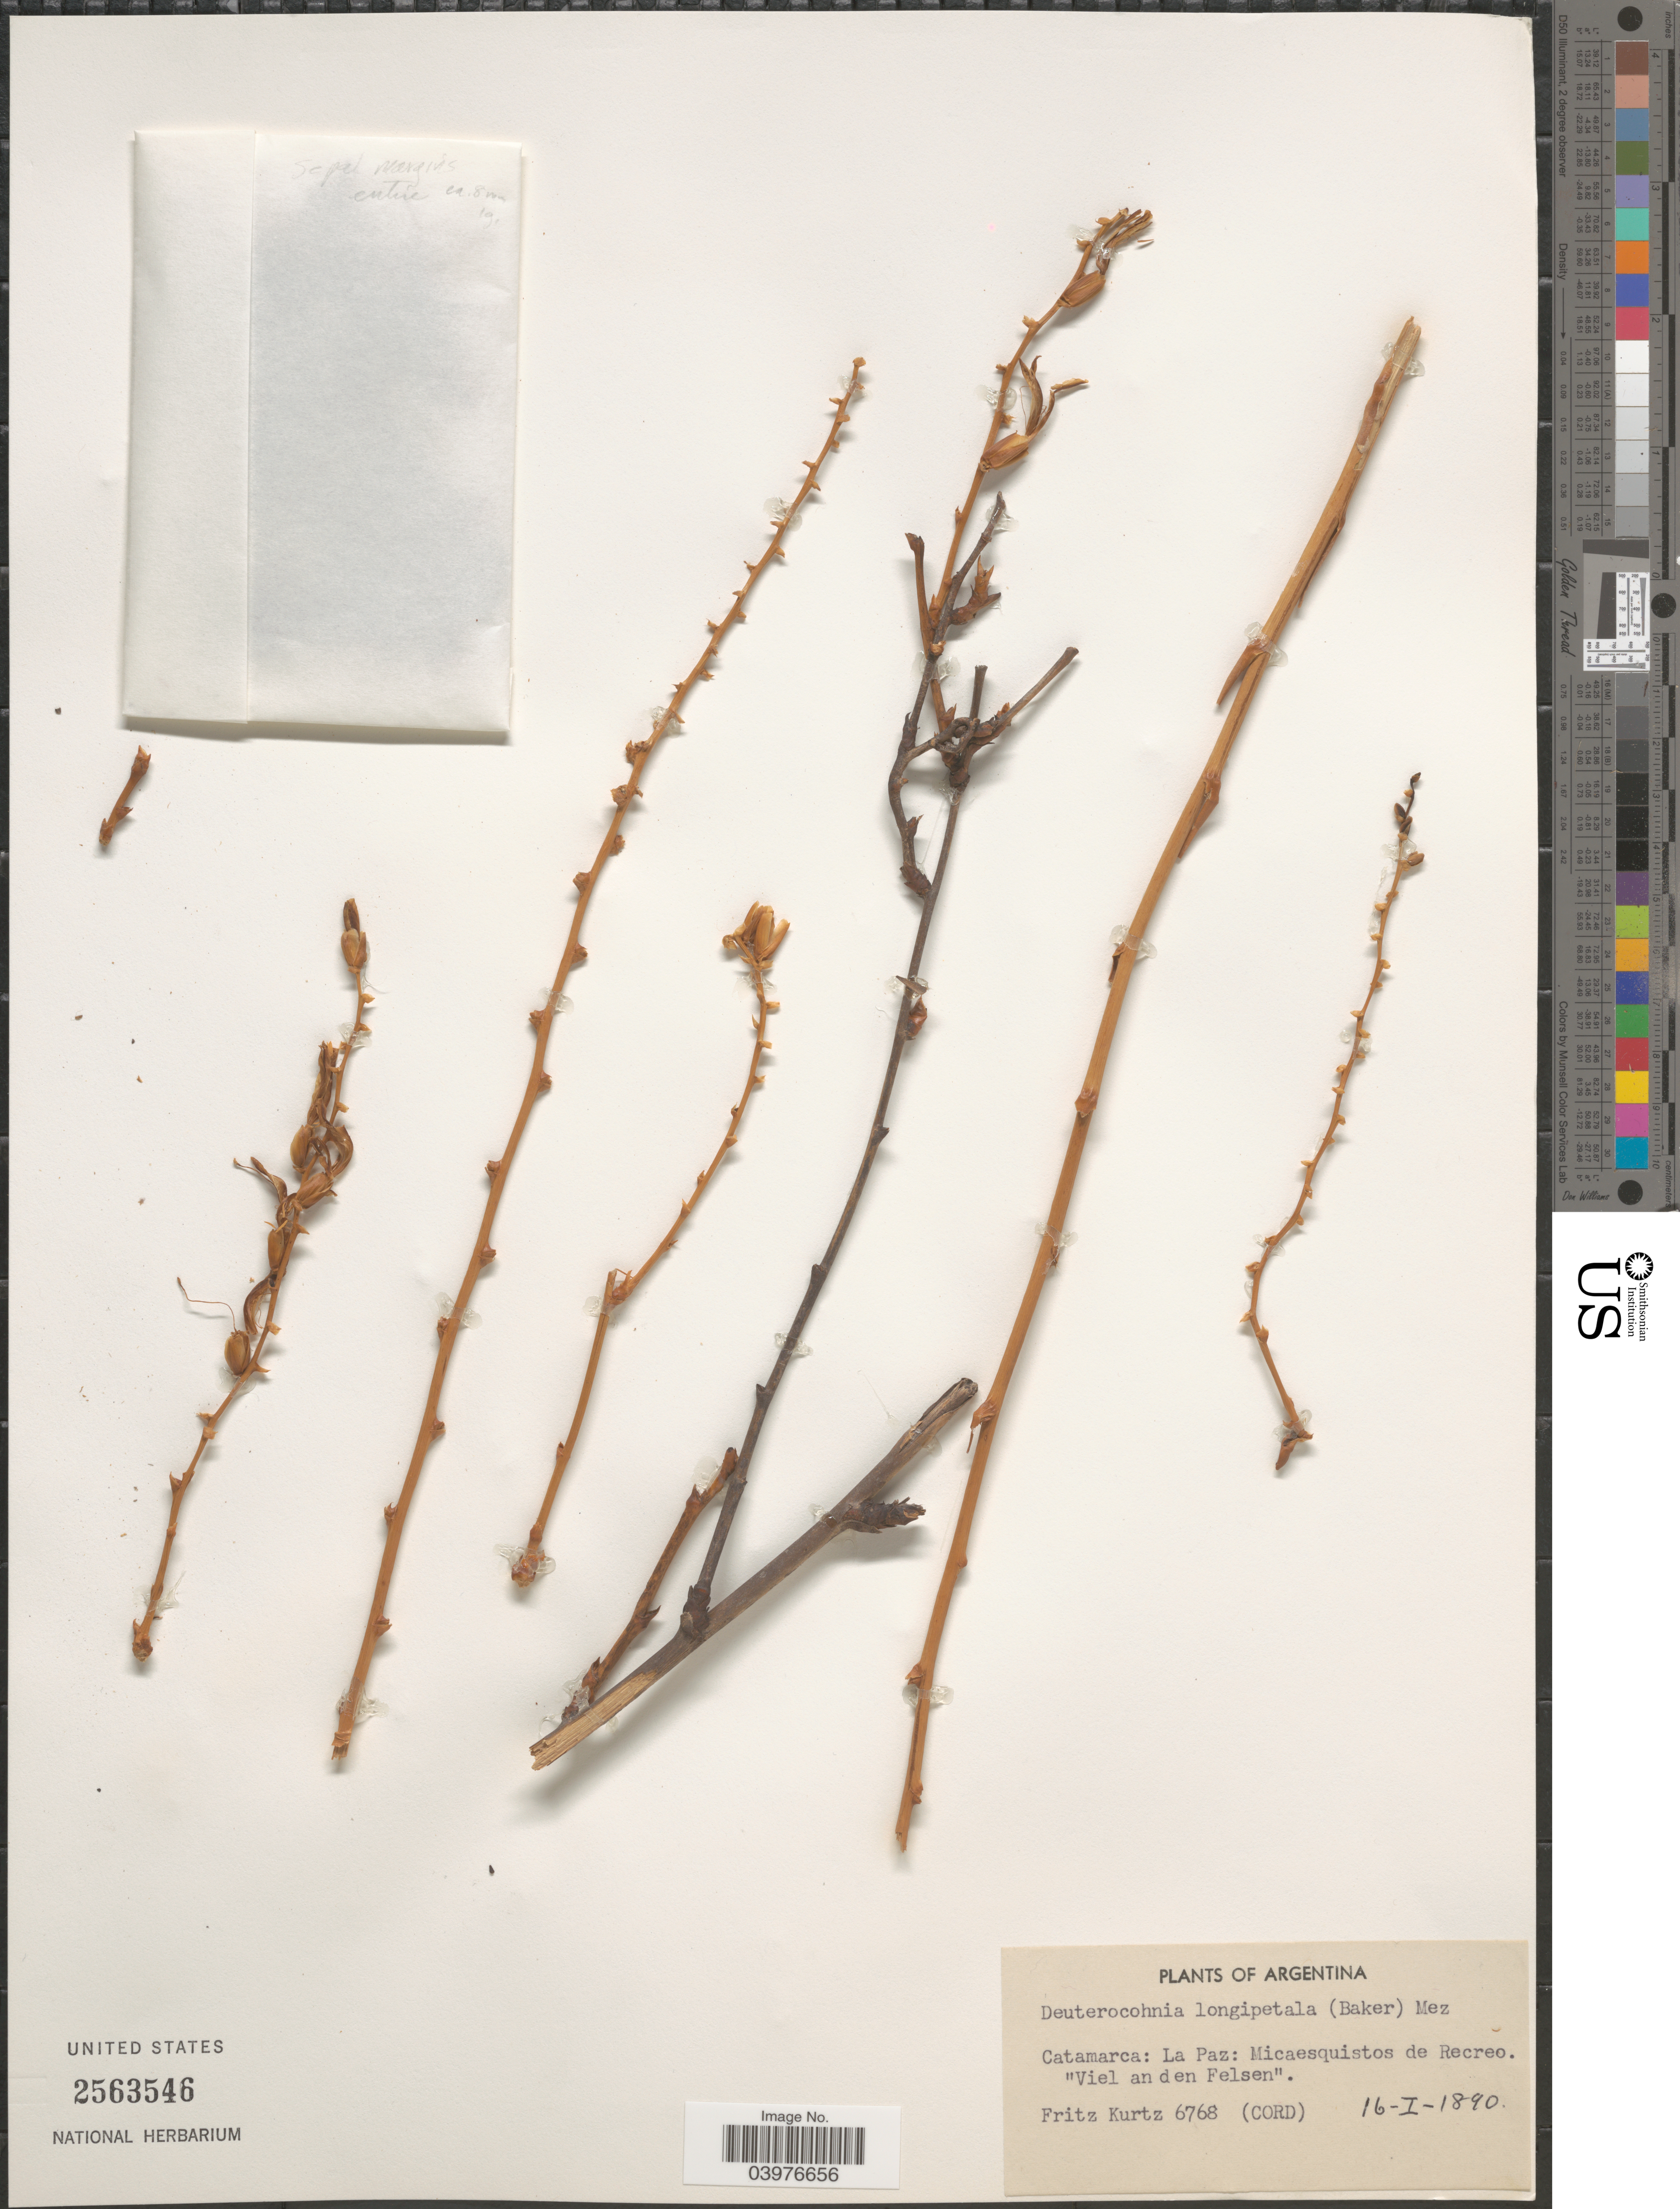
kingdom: Plantae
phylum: Tracheophyta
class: Liliopsida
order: Poales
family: Bromeliaceae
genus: Deuterocohnia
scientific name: Deuterocohnia longipetala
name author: (Baker) Mez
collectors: F. Kurtz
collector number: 6768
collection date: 1890-01-16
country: Argentina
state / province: Catamarca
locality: La Paz: Micaesquistos de Recreo. "Viel an den Felsen".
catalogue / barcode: US 2563546